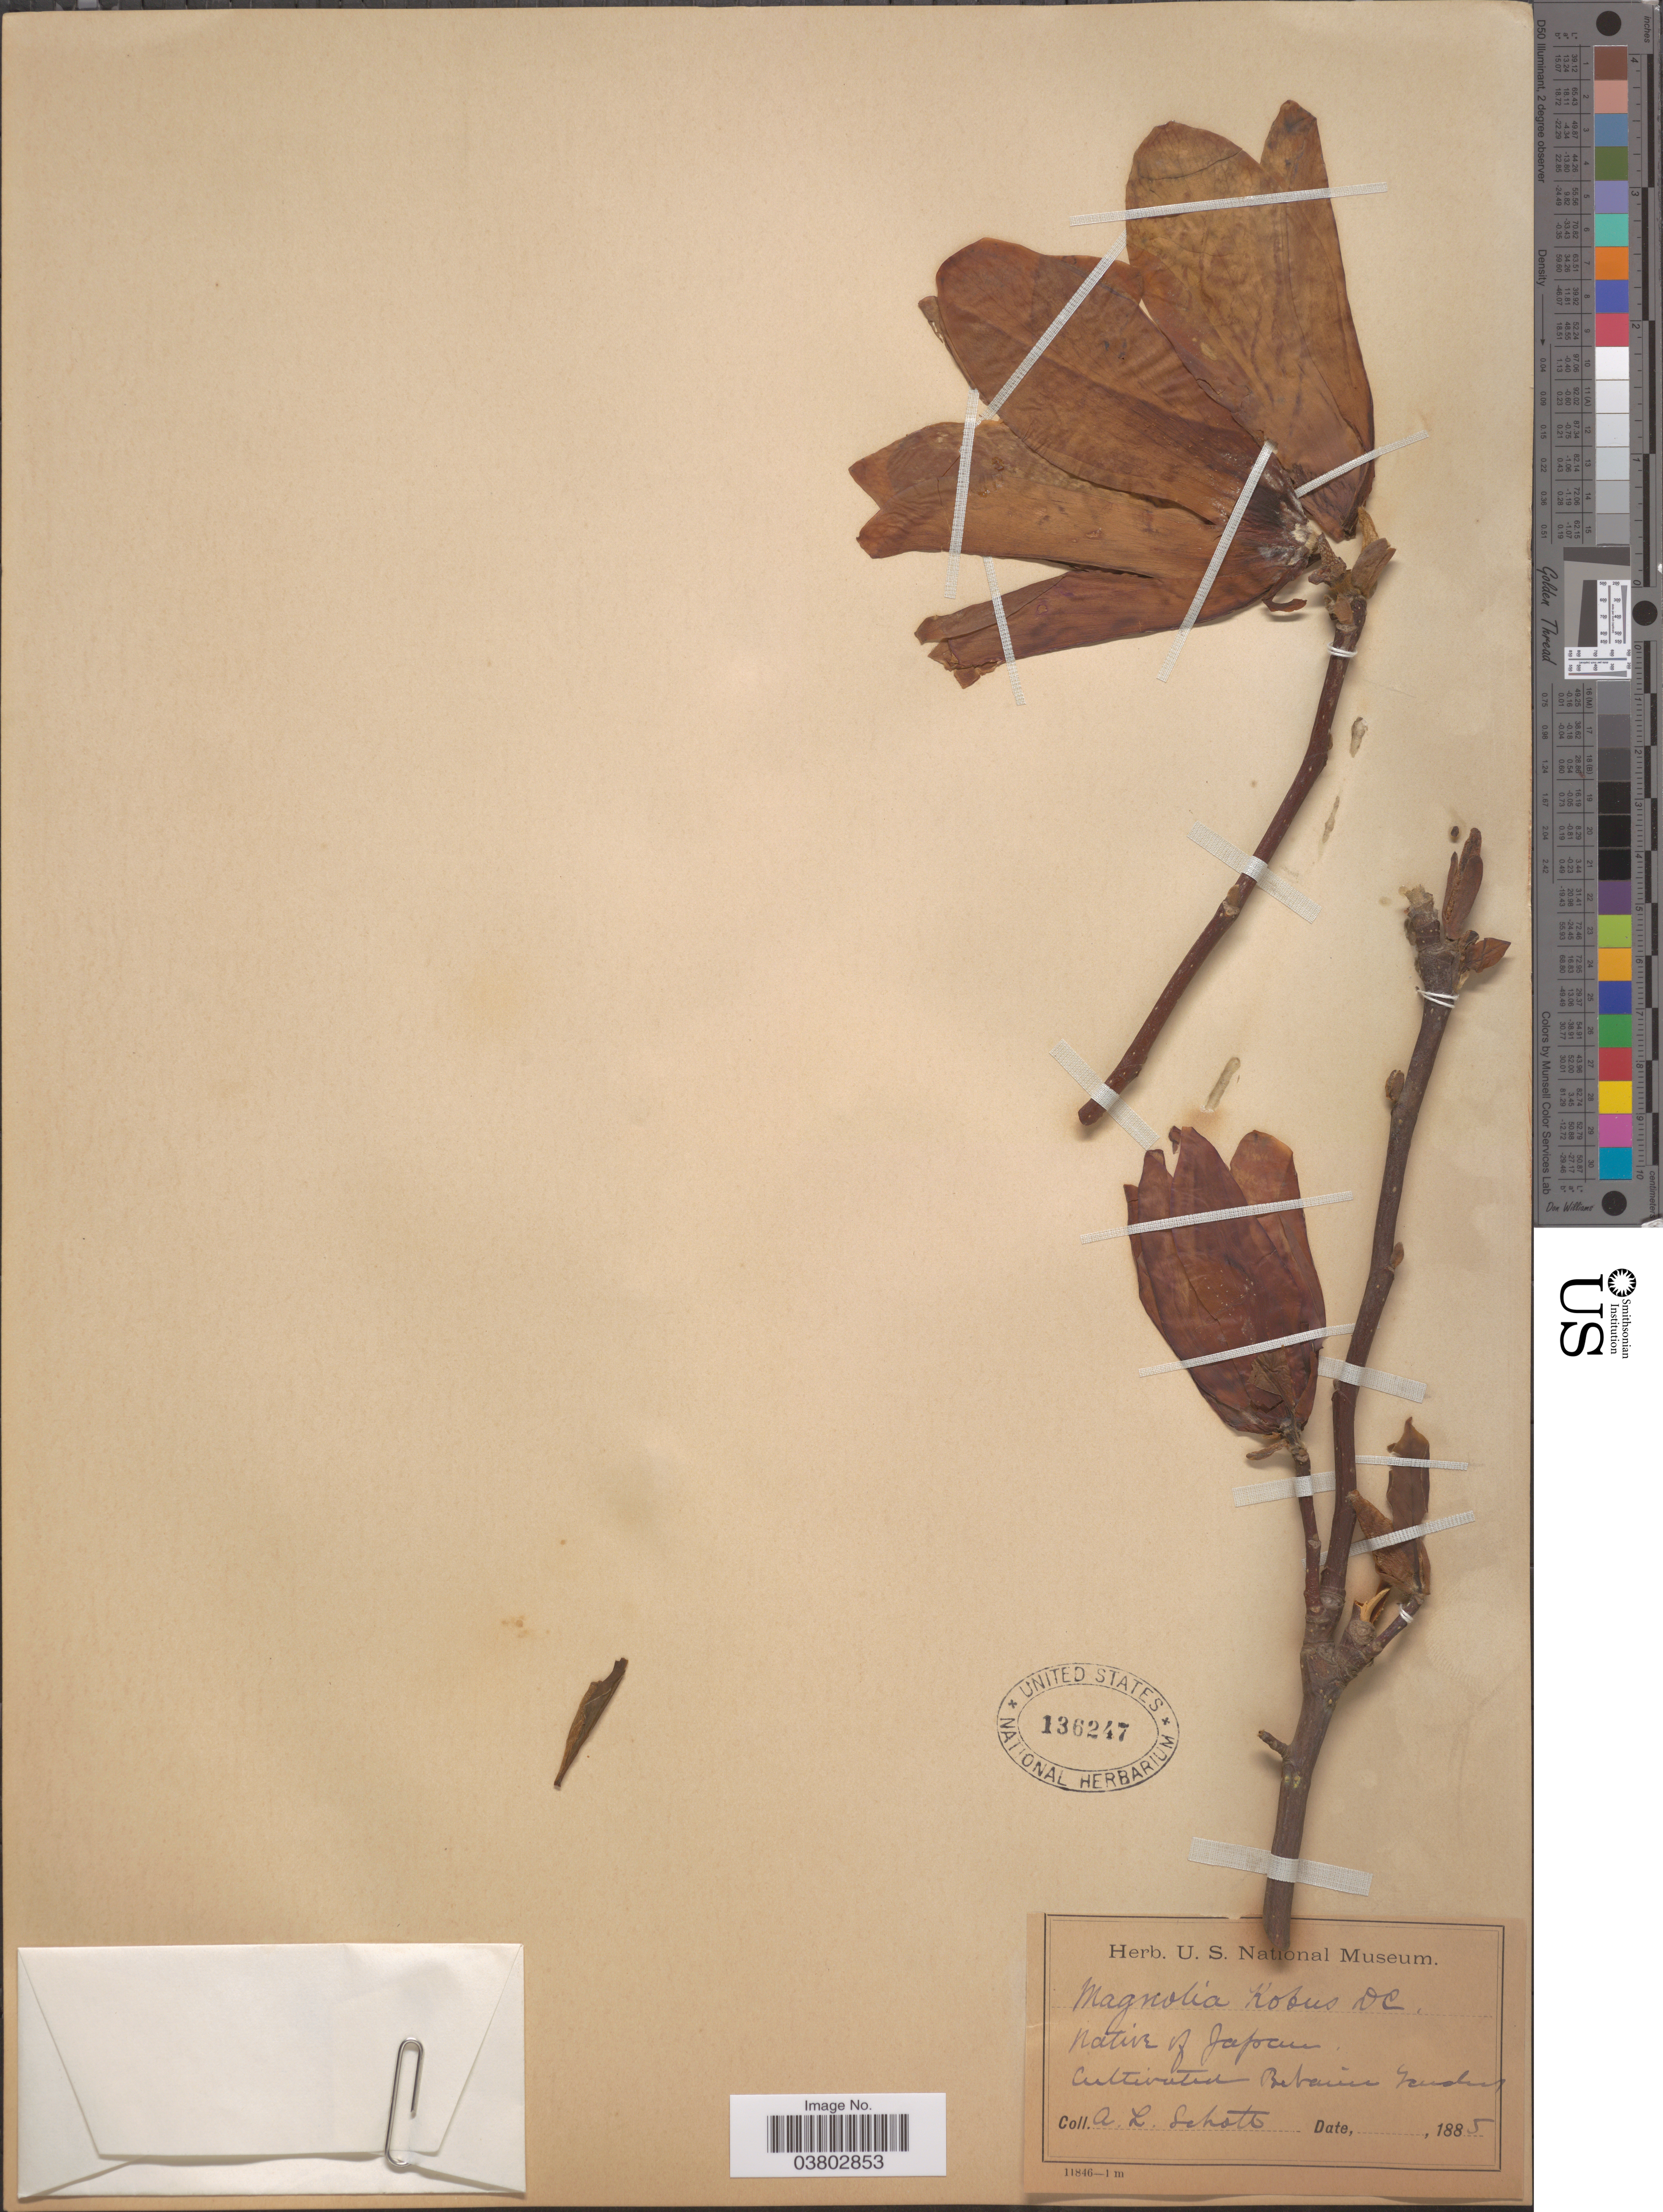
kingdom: Plantae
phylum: Tracheophyta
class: Magnoliopsida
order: Magnoliales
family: Magnoliaceae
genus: Magnolia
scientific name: Magnolia kobus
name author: DC.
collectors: A. L. Schott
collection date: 1885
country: United States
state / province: District of Columbia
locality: Botanic Gardens.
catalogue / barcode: US 136247